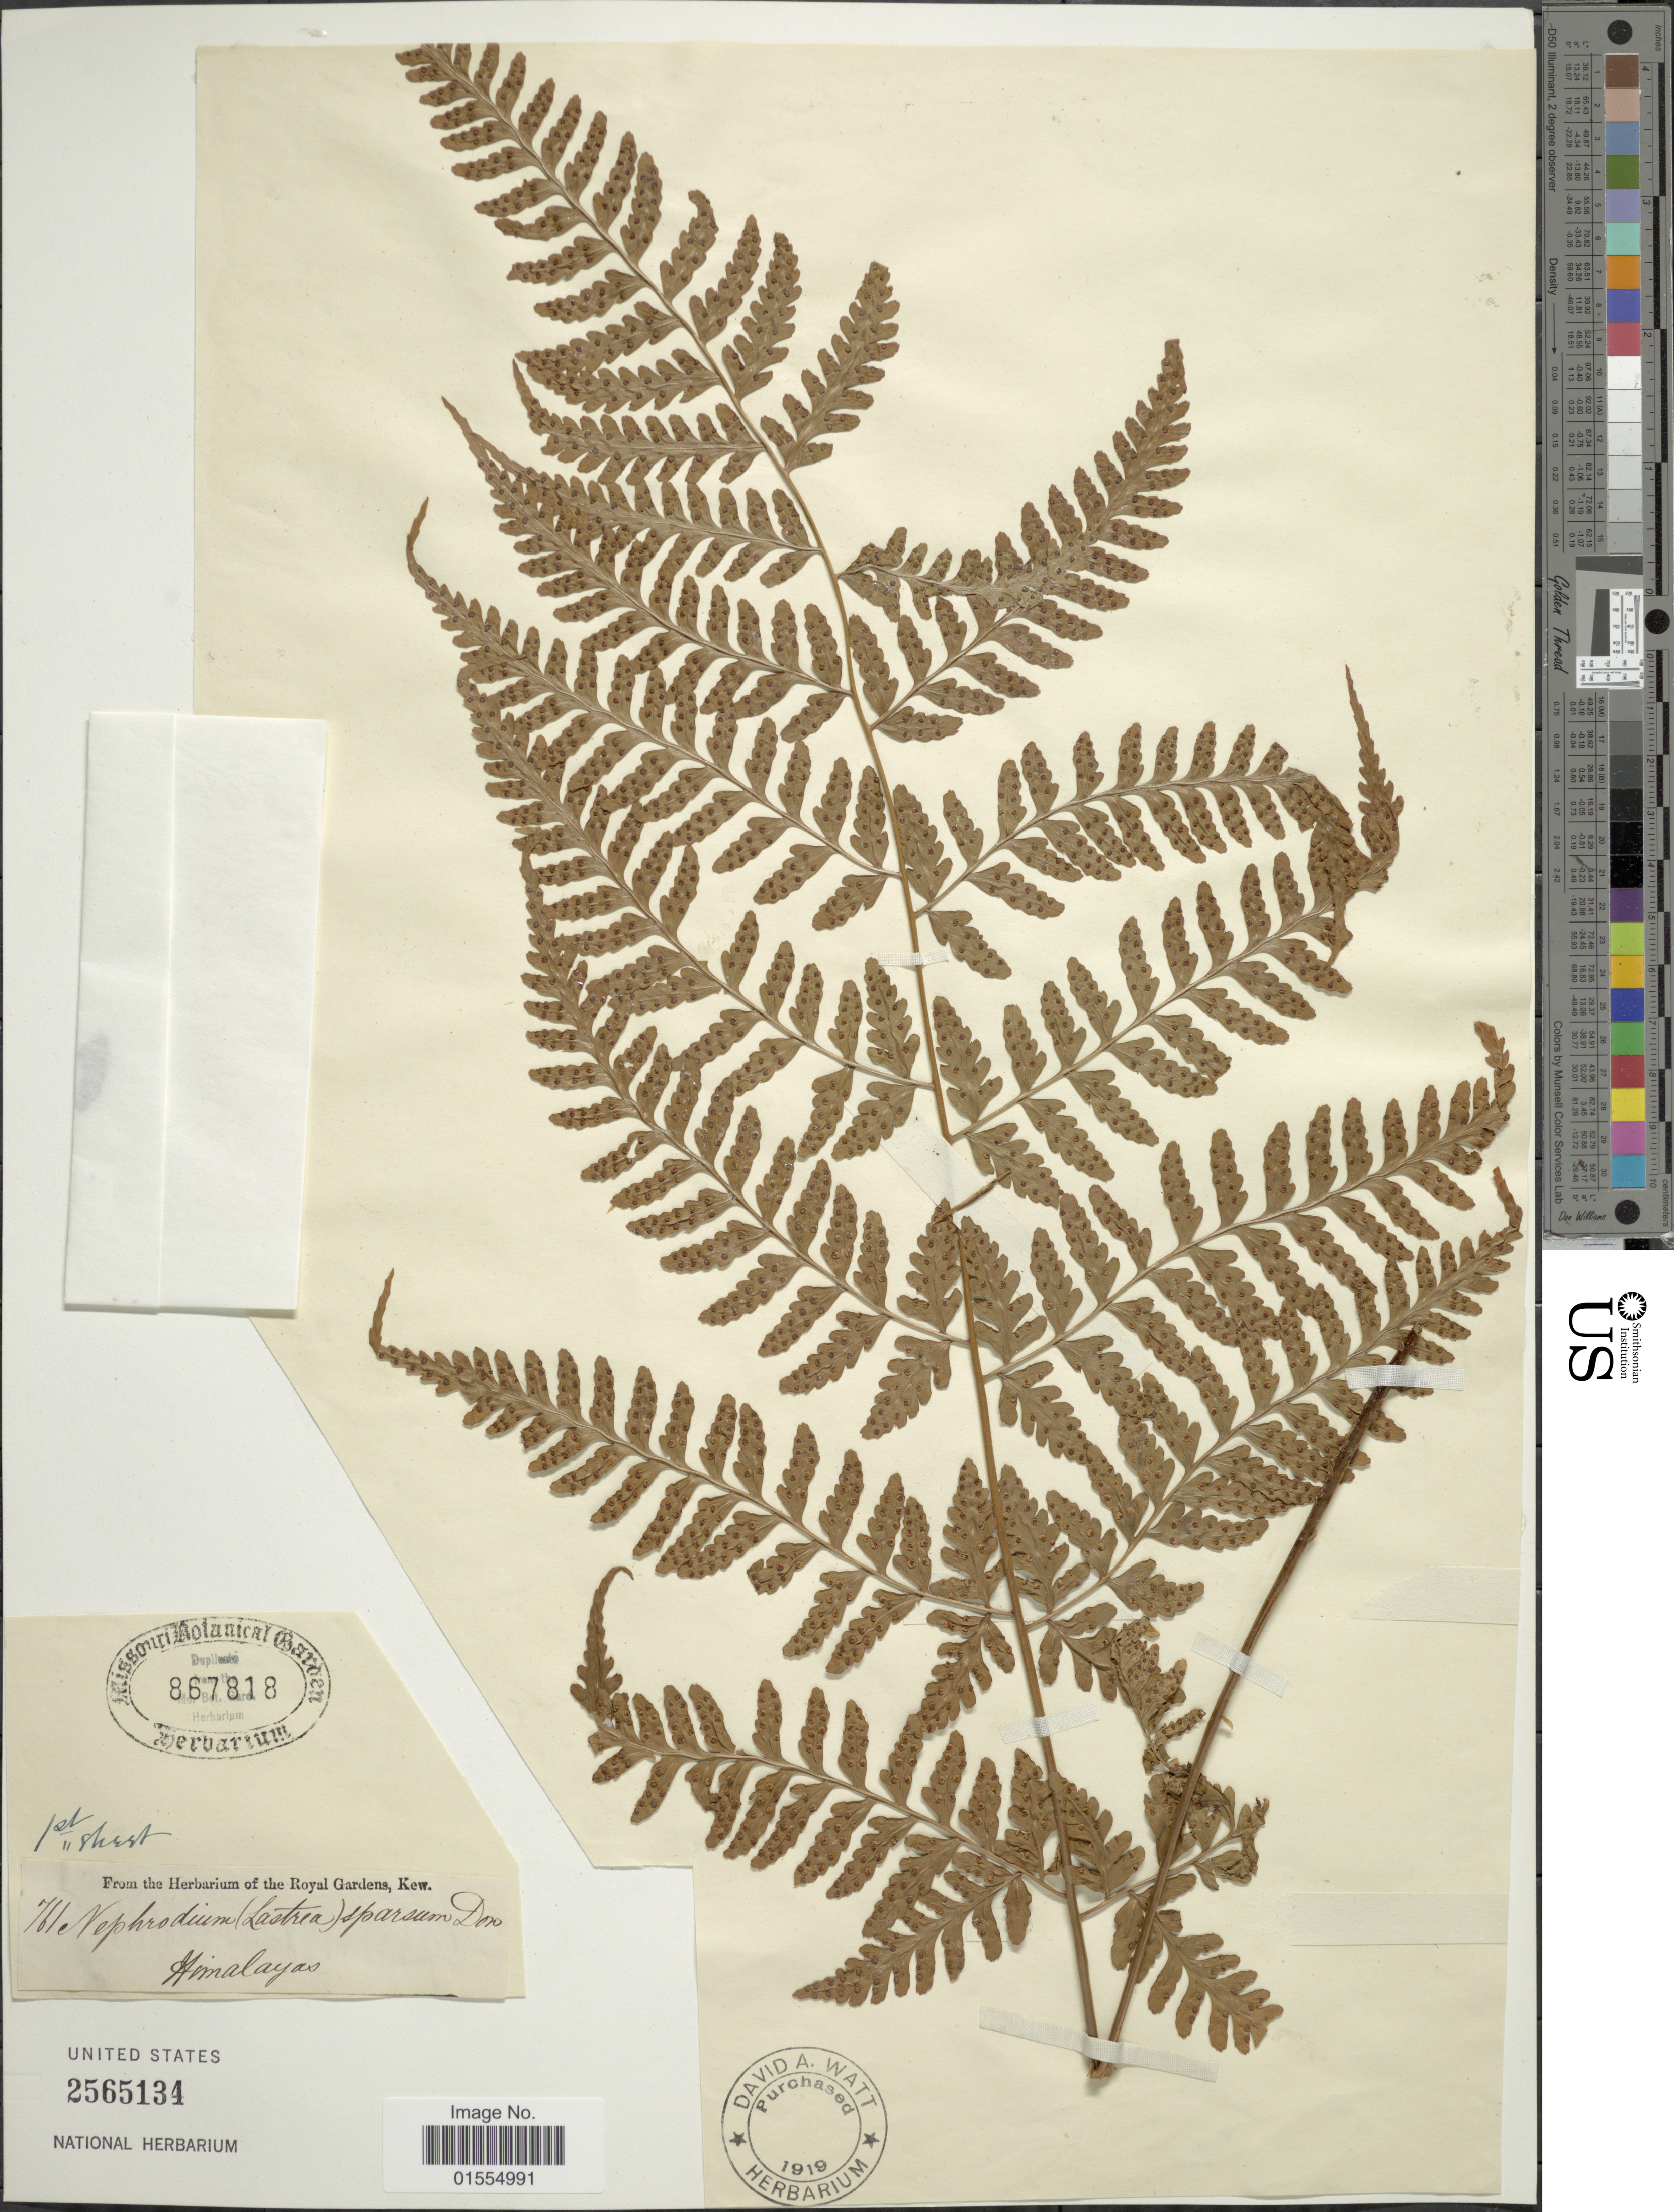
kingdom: Plantae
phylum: Tracheophyta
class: Polypodiopsida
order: Polypodiales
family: Dryopteridaceae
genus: Dryopteris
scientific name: Dryopteris sparsa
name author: (D. Don) Kuntze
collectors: Royal Botanic Gardens (Kew)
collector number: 761e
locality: Himalayas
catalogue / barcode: US 867818